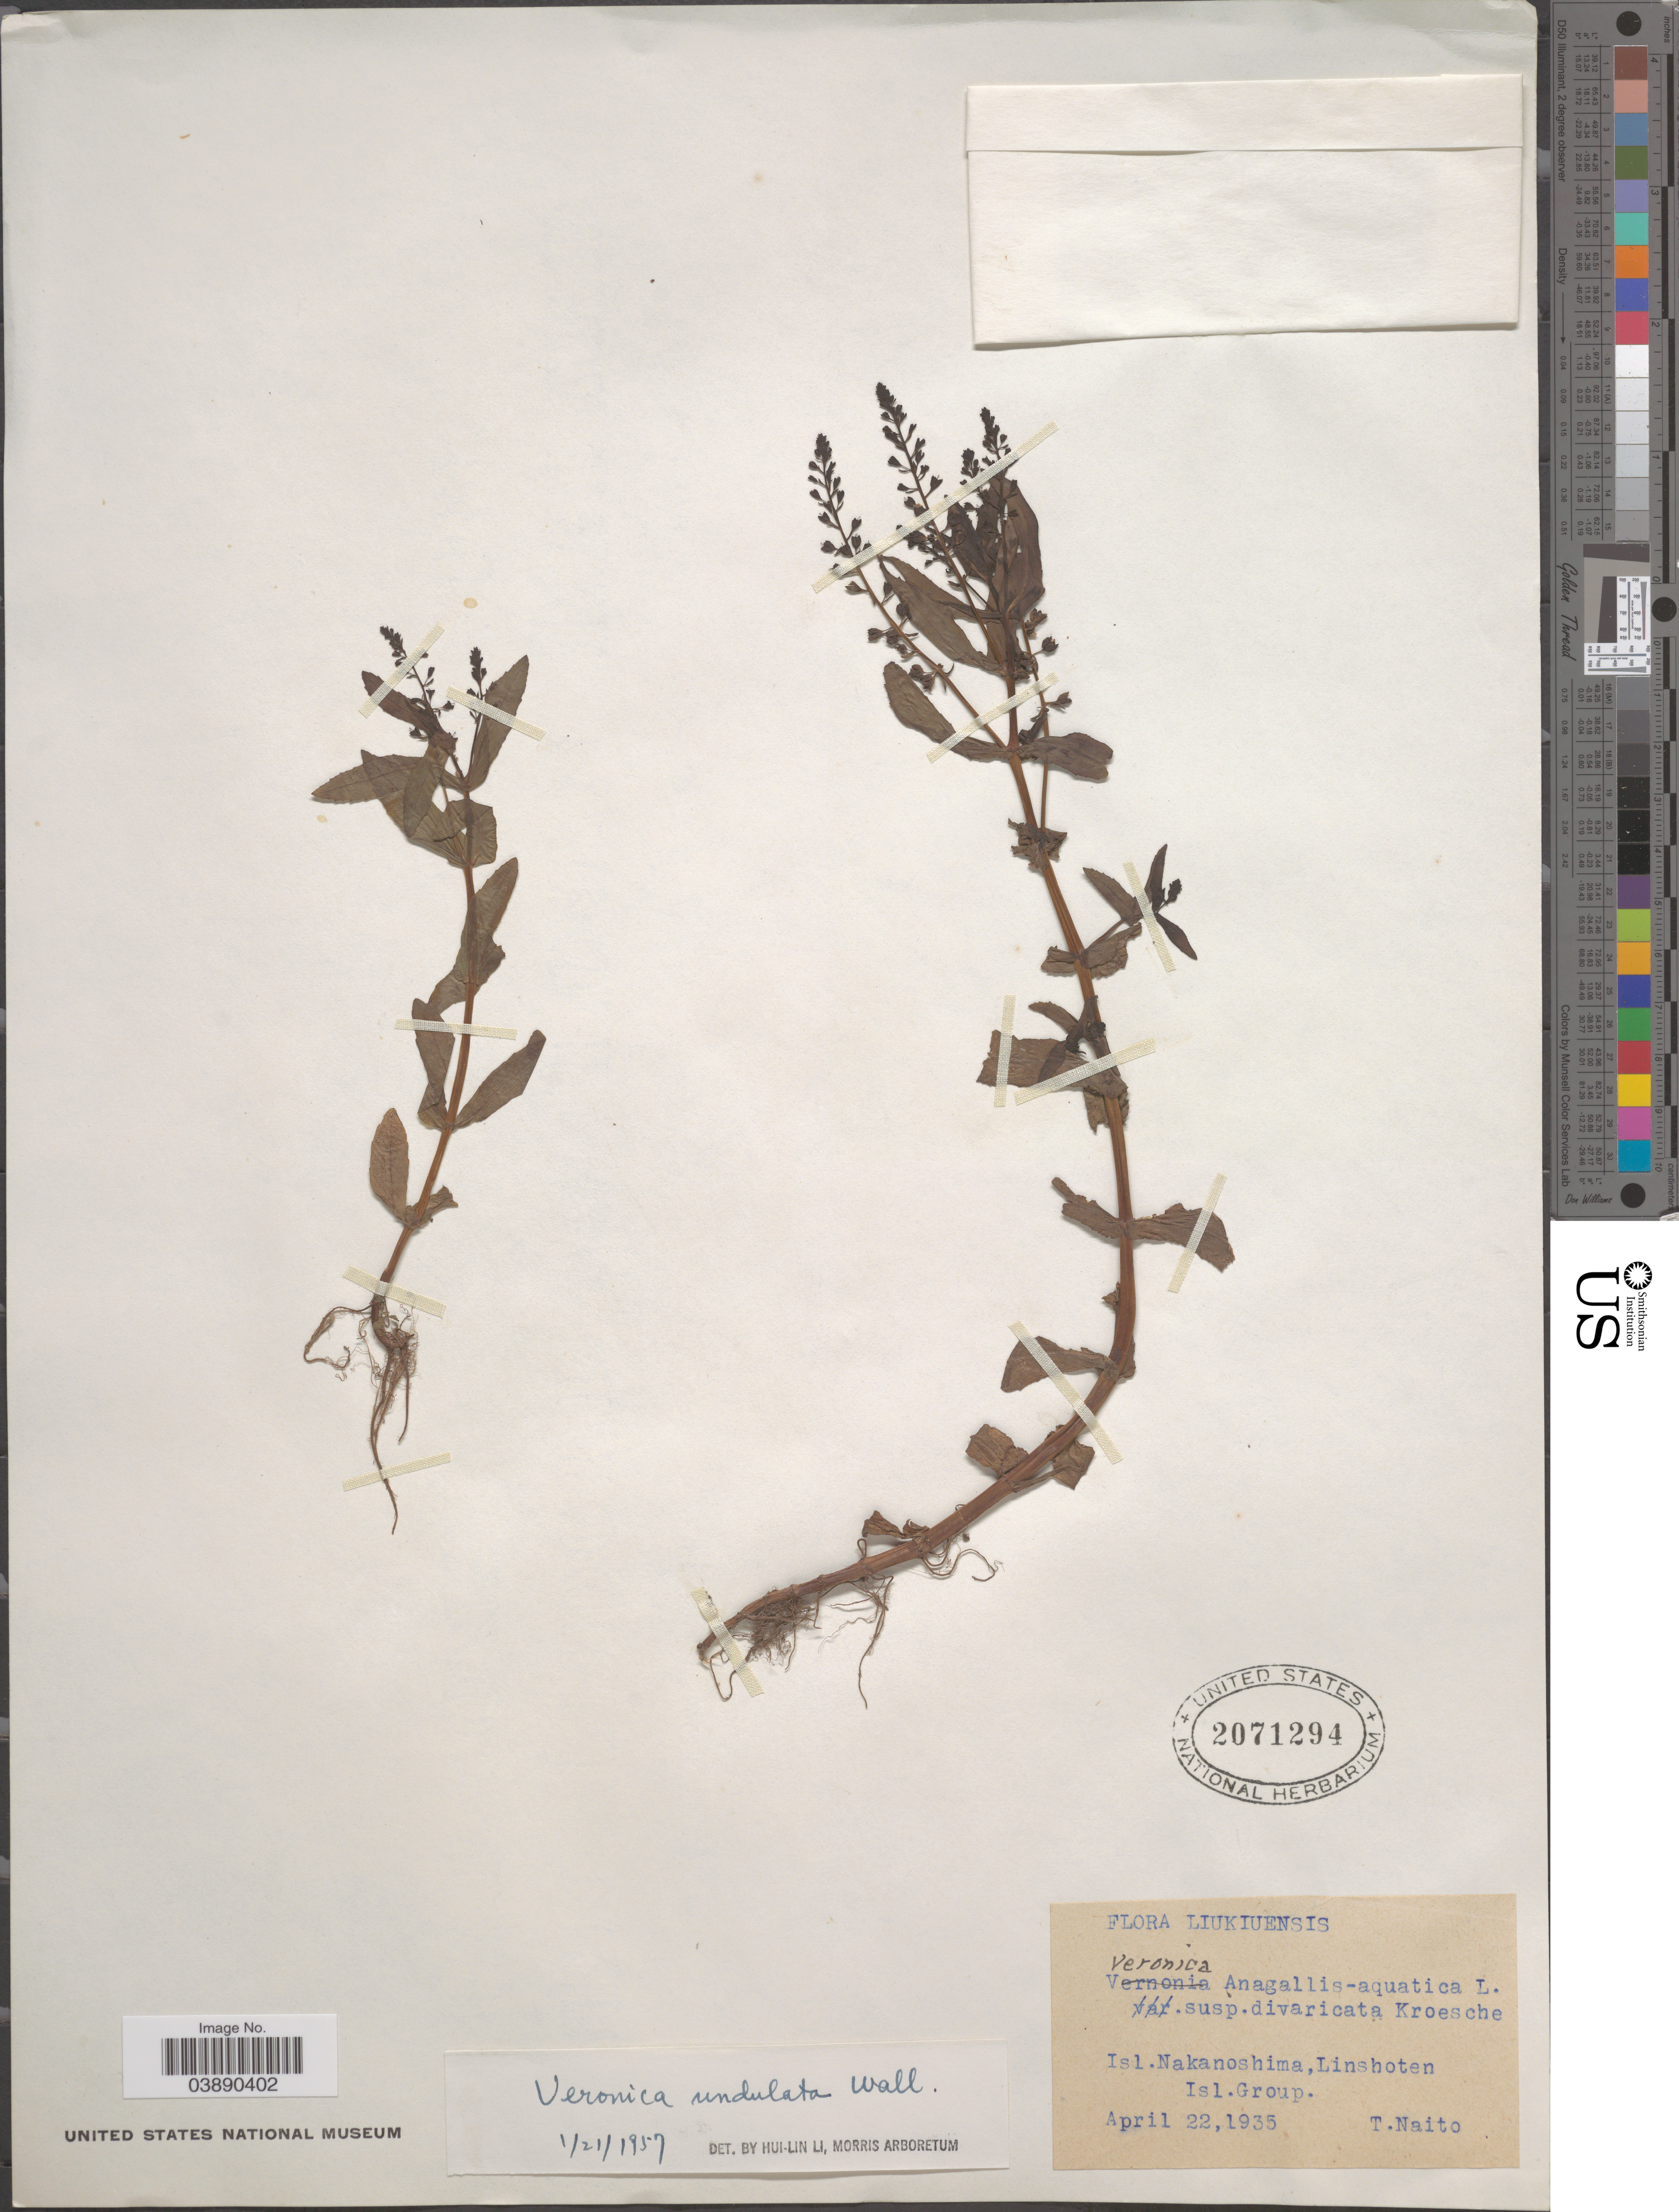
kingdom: Plantae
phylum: Tracheophyta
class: Magnoliopsida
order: Lamiales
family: Plantaginaceae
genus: Veronica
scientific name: Veronica undulata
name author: Wall.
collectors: T. Naito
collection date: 1935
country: Japan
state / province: Okinawa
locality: Liukiuensis. Isl. Nakanoshima, Linshoten Isl. Group.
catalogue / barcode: US 2071294